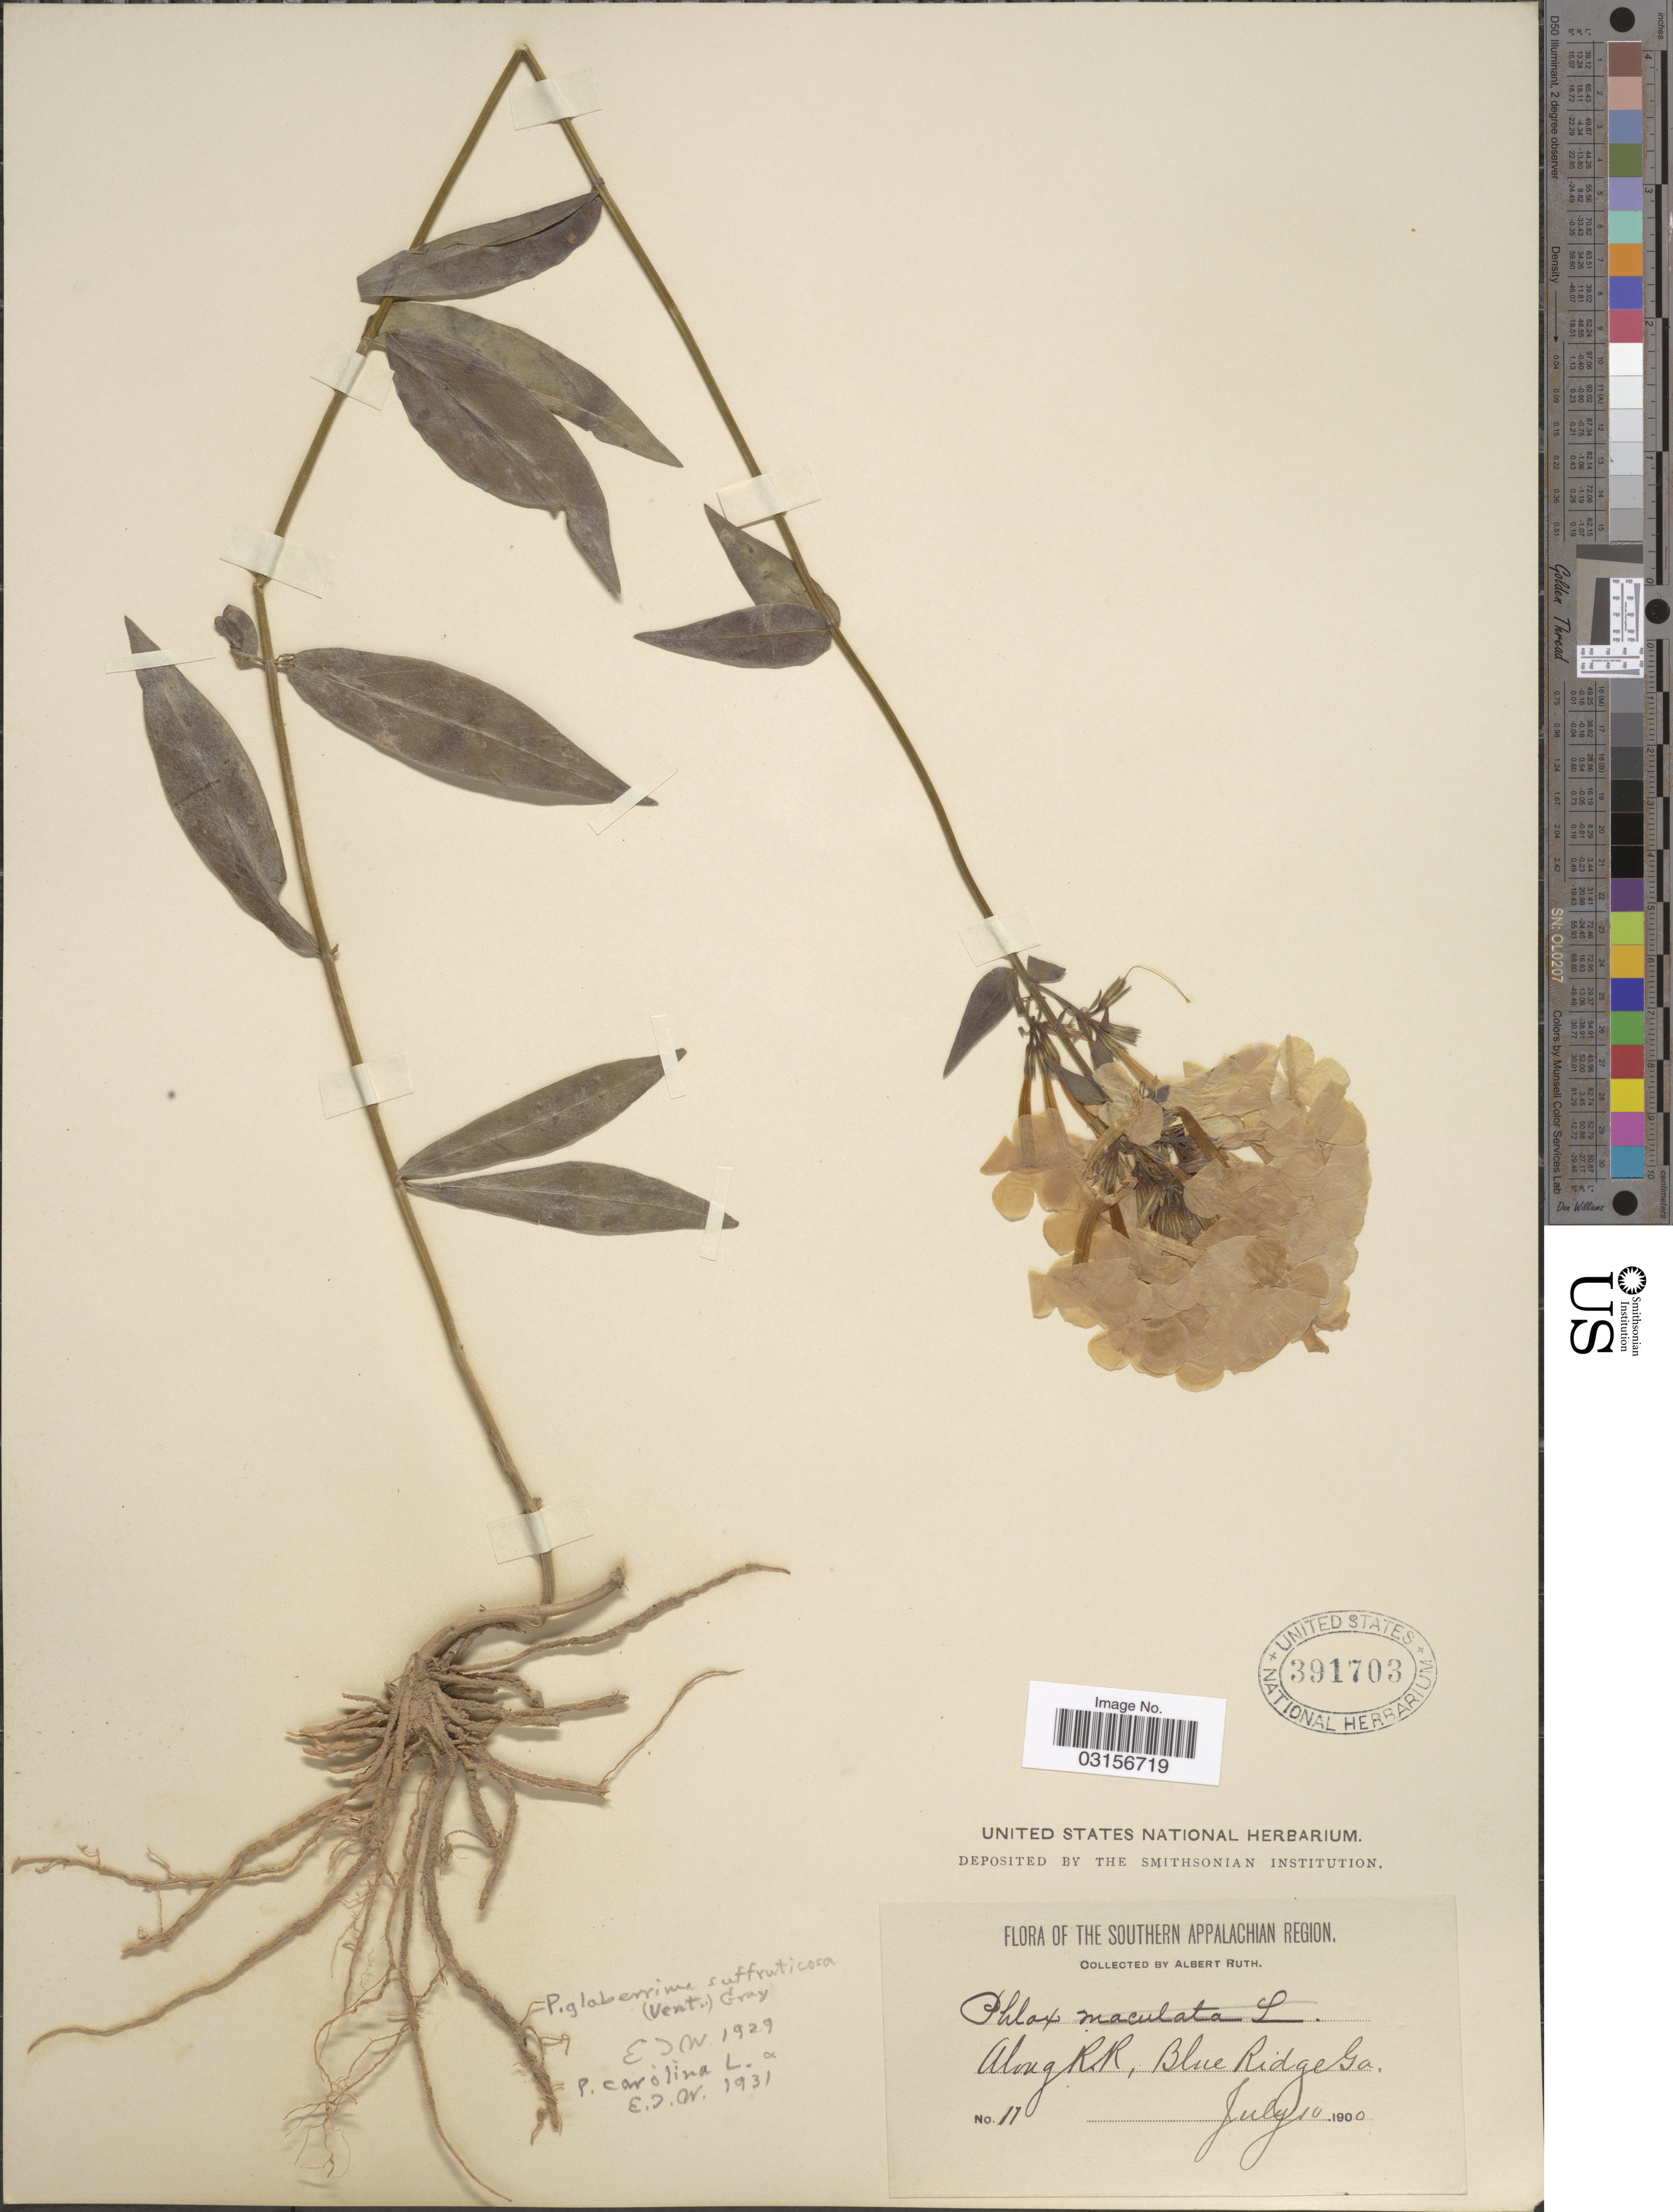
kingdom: Plantae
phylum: Tracheophyta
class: Magnoliopsida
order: Ericales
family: Polemoniaceae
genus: Phlox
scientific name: Phlox carolina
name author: L.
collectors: A. Ruth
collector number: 11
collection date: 1900-07-10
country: United States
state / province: Georgia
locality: The Southern Appalachian Region, Along RR. Blue Ridge, Ga.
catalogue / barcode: US 391703